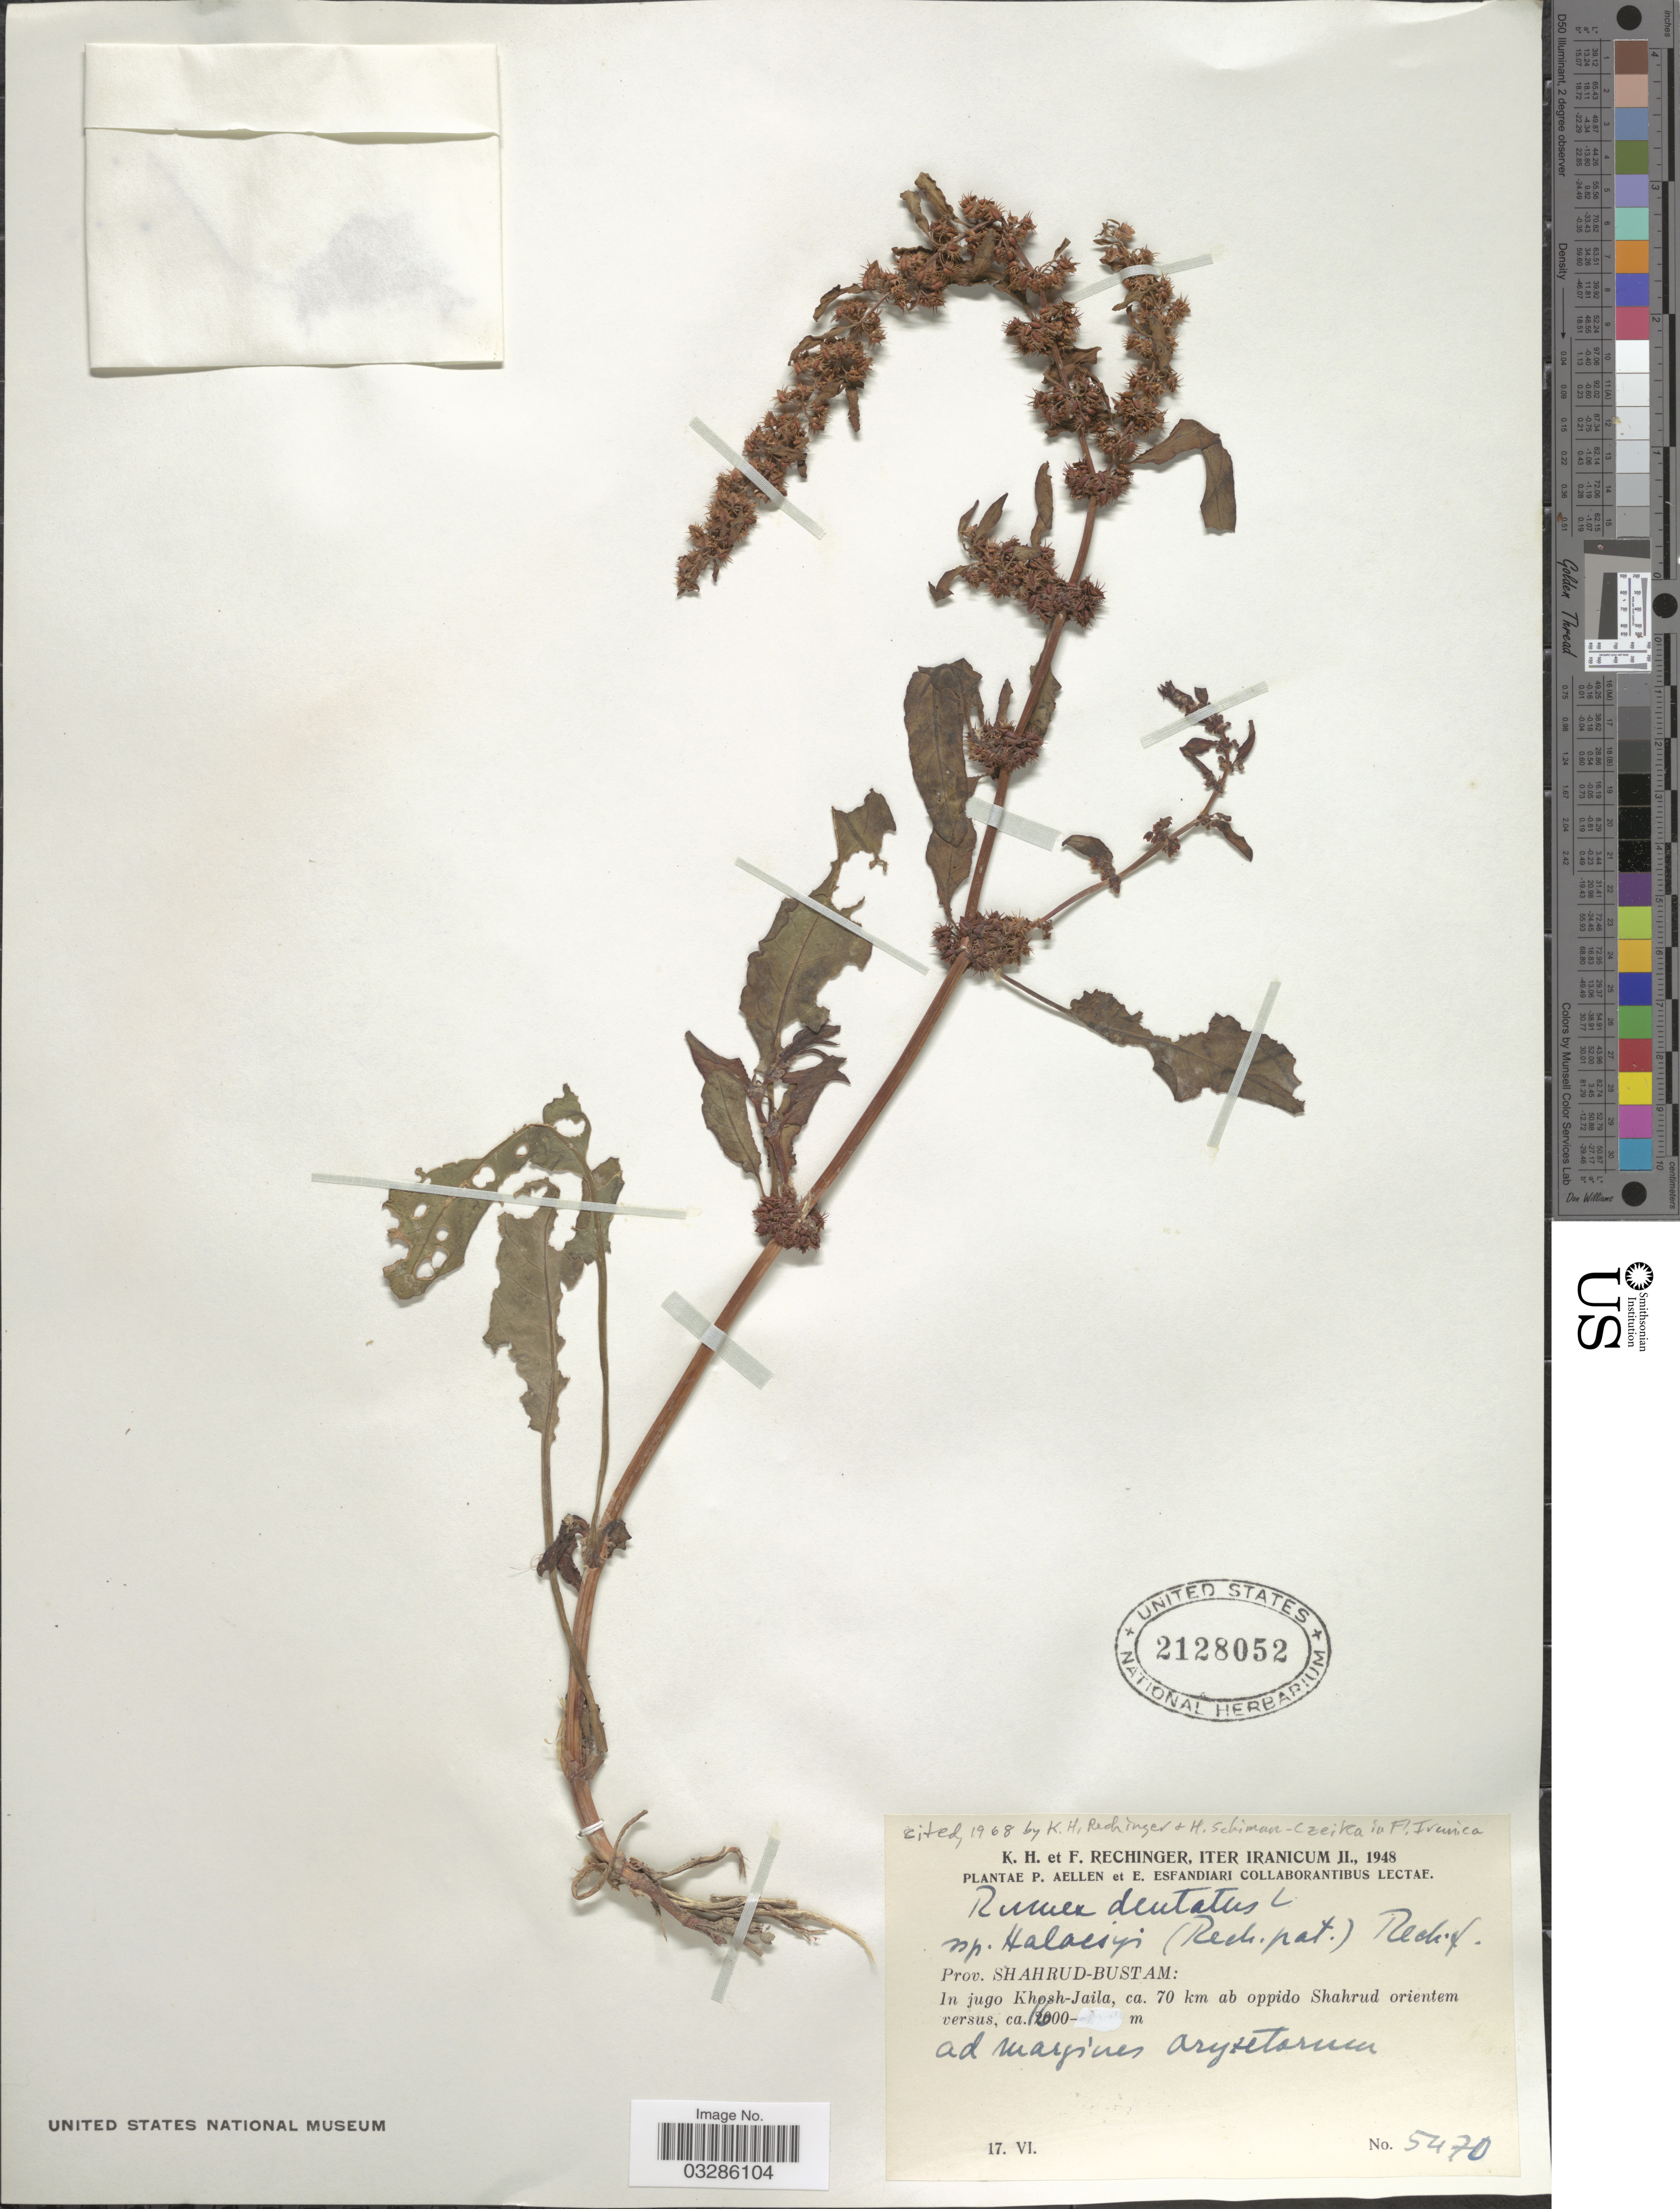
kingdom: Plantae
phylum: Tracheophyta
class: Magnoliopsida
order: Caryophyllales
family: Polygonaceae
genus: Rumex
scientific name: Rumex dentatus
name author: L.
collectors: K. H. Rechinger & F. Rechinger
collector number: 5470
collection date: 1948-06-17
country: Iran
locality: Prov. Shahrud-Bustam: In jugo Khosh-Jaila, ca. 70 km ab oppido Shahrud orientem versus.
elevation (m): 1600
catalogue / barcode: US 2128052